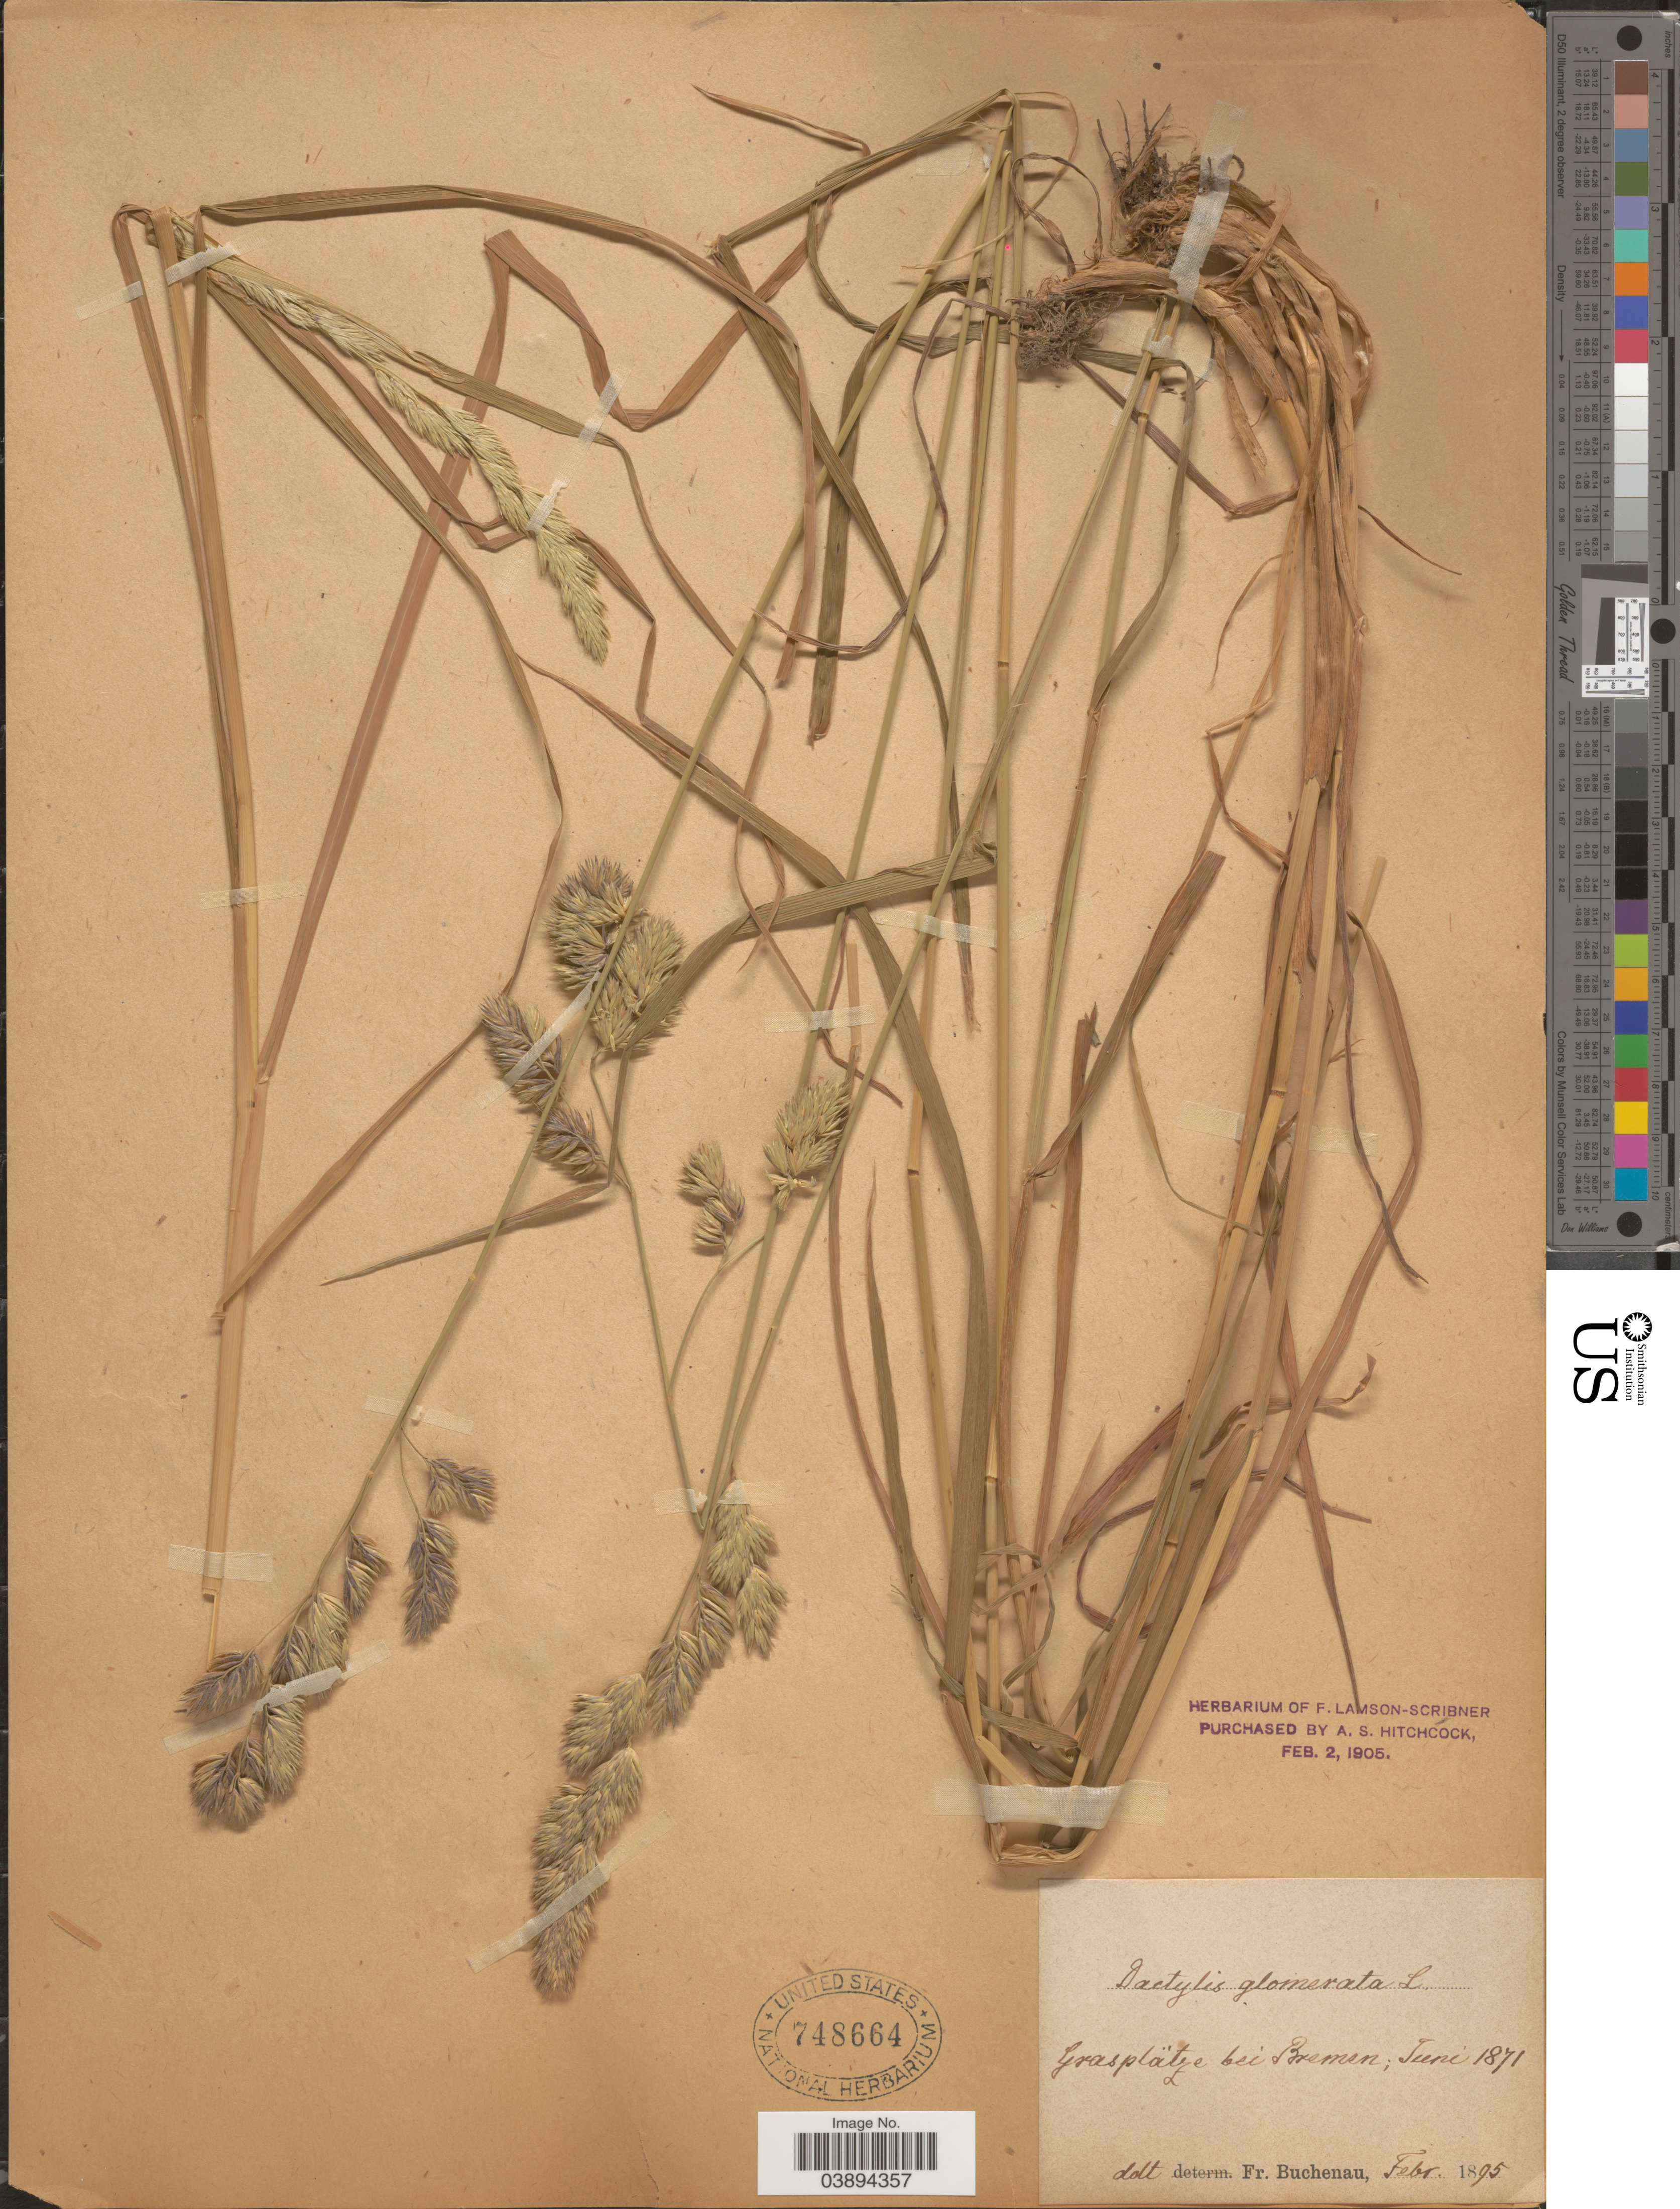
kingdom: Plantae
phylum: Tracheophyta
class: Liliopsida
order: Poales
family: Poaceae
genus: Dactylis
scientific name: Dactylis glomerata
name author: L.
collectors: F. Buchenau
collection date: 1871-06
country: Germany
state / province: Bremen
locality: Grasplätze bei Bremen.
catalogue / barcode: US 748664